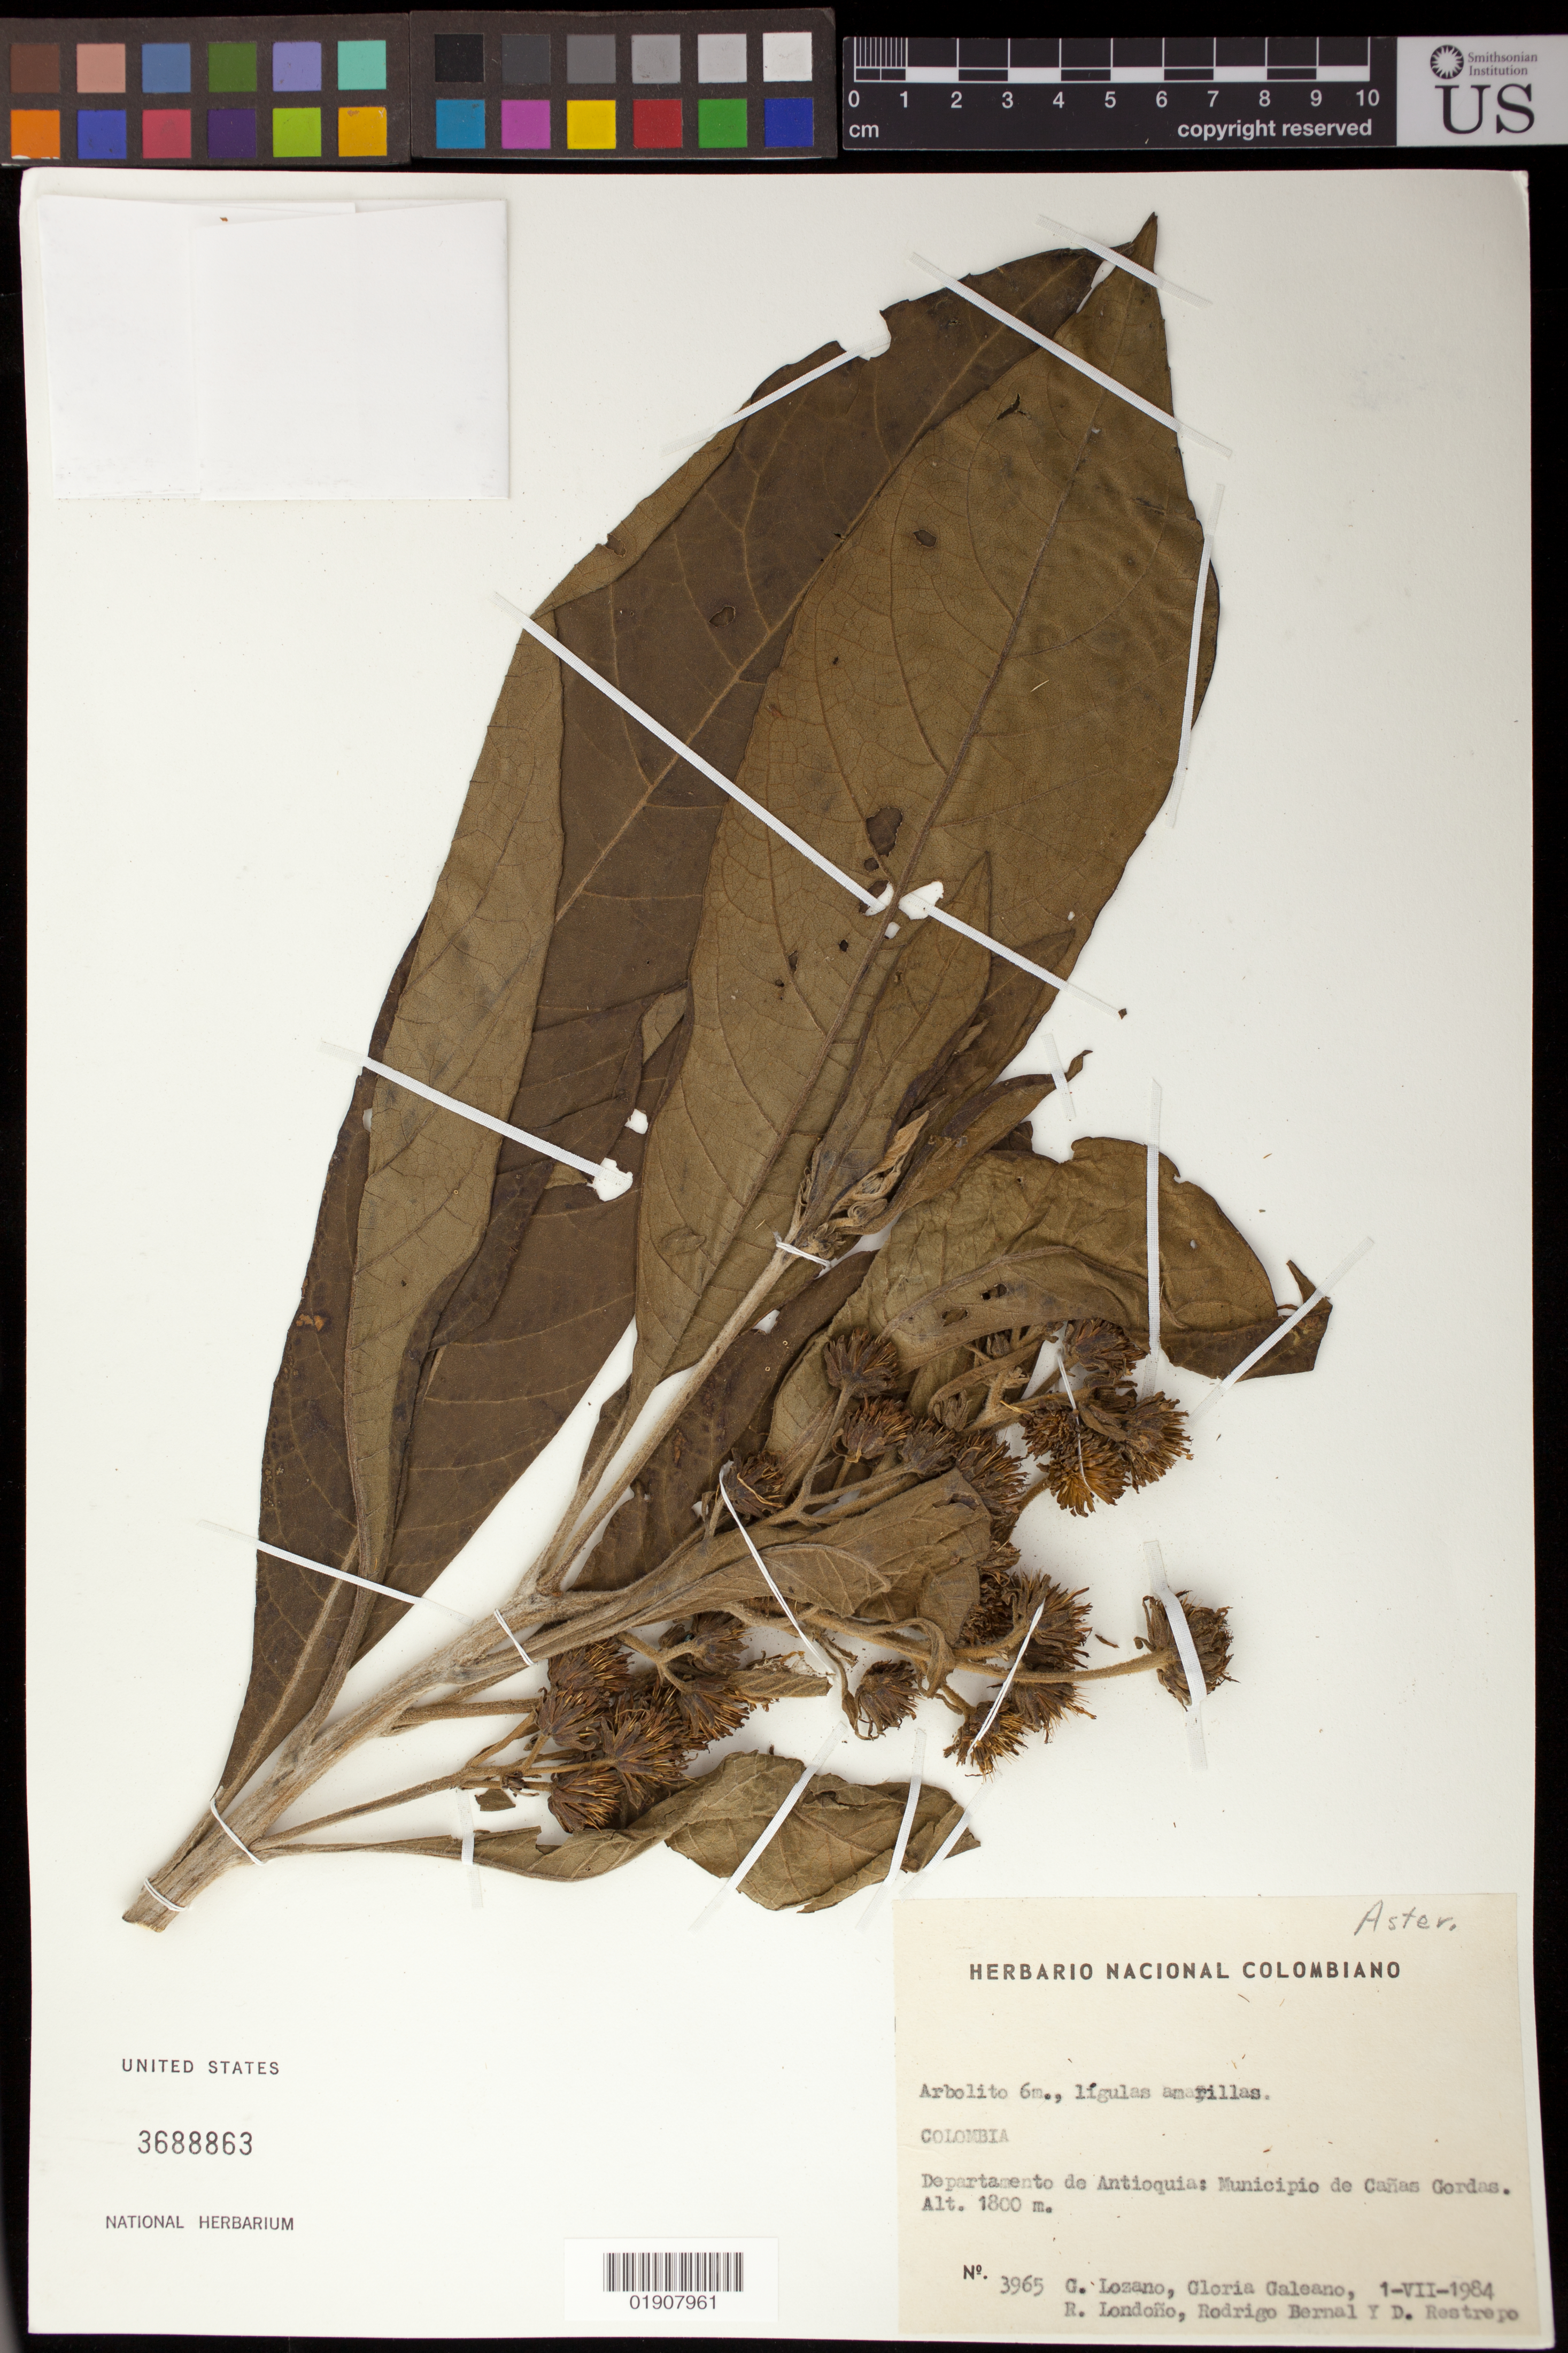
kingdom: Plantae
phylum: Tracheophyta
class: Magnoliopsida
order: Asterales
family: Asteraceae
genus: Verbesina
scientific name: Verbesina sp.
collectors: G. Lozano-Contreras, G. A. Galeano, R. Londoño, R. Bernal González & D. Restrepo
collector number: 3965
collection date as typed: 1-VII-1984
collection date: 1984-07-01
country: Colombia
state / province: Antioquia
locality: Municipio de Cañas Gordas.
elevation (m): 1800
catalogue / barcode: US 3688863